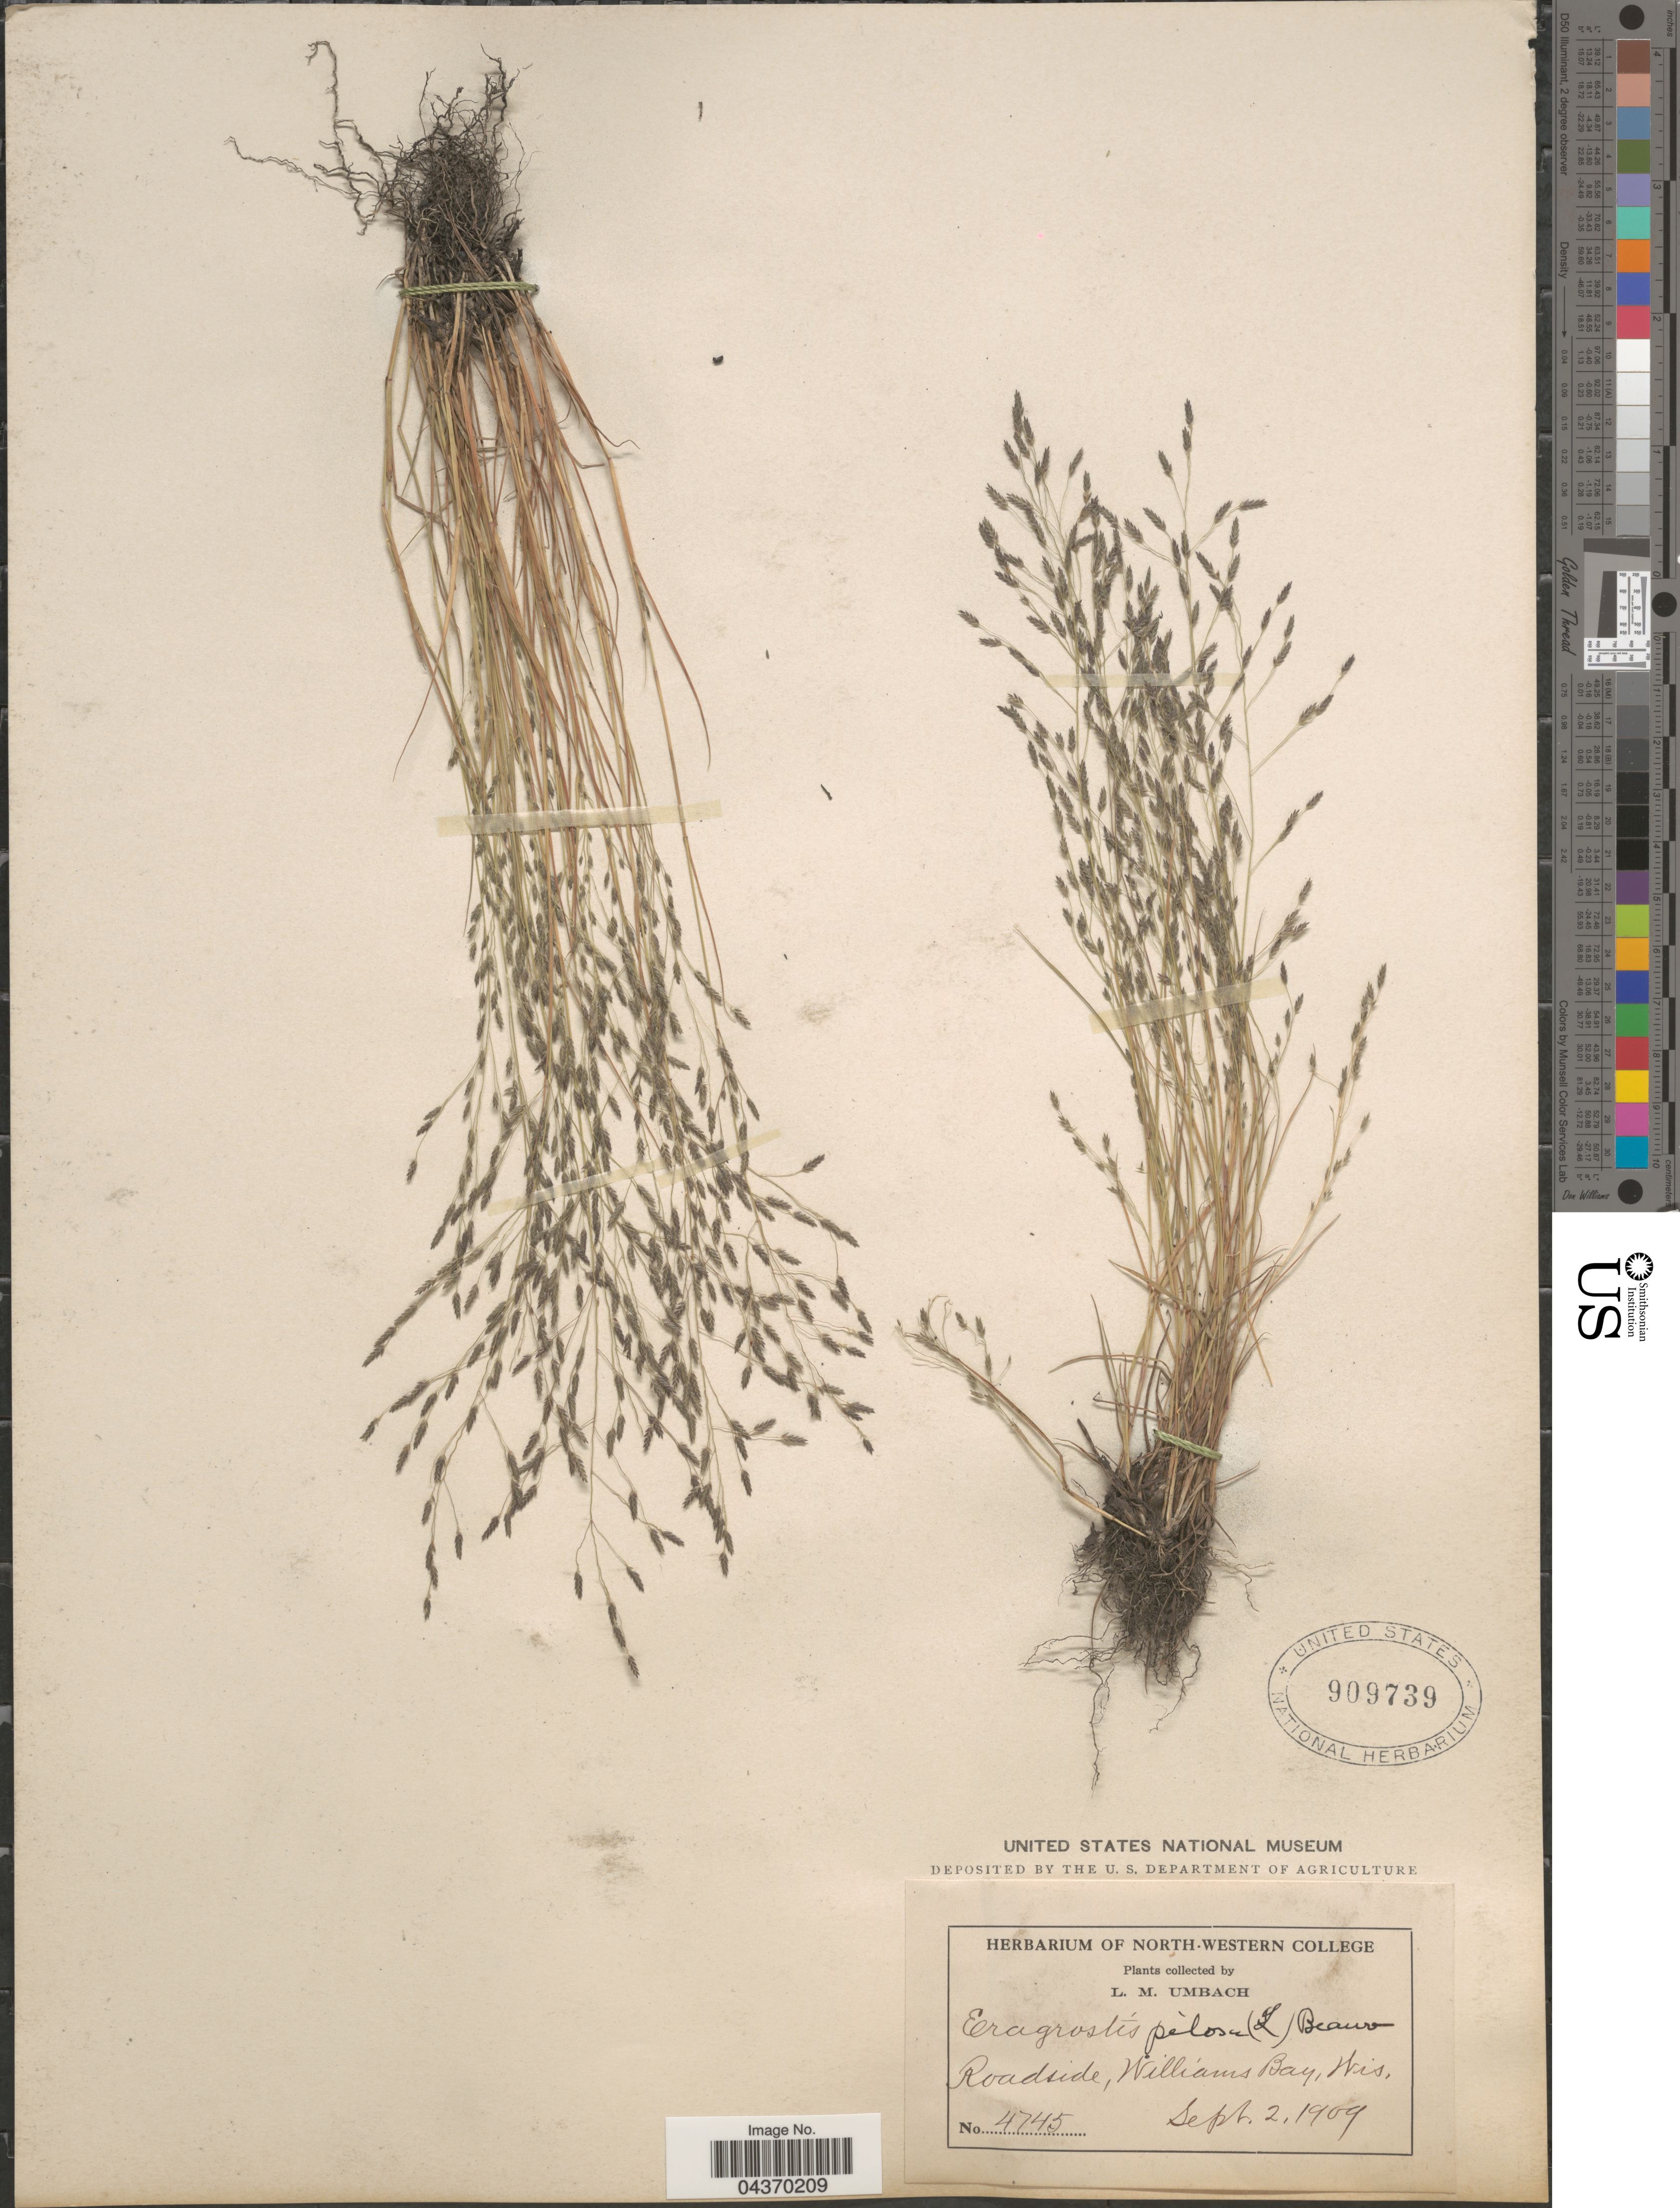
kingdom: Plantae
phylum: Tracheophyta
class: Liliopsida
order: Poales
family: Poaceae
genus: Eragrostis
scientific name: Eragrostis pectinacea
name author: (Michx.) Nees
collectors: L. M. Umbach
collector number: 4745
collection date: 1909-09-02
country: United States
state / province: Wisconsin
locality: Roadside, Williams Bay.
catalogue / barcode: US 909739